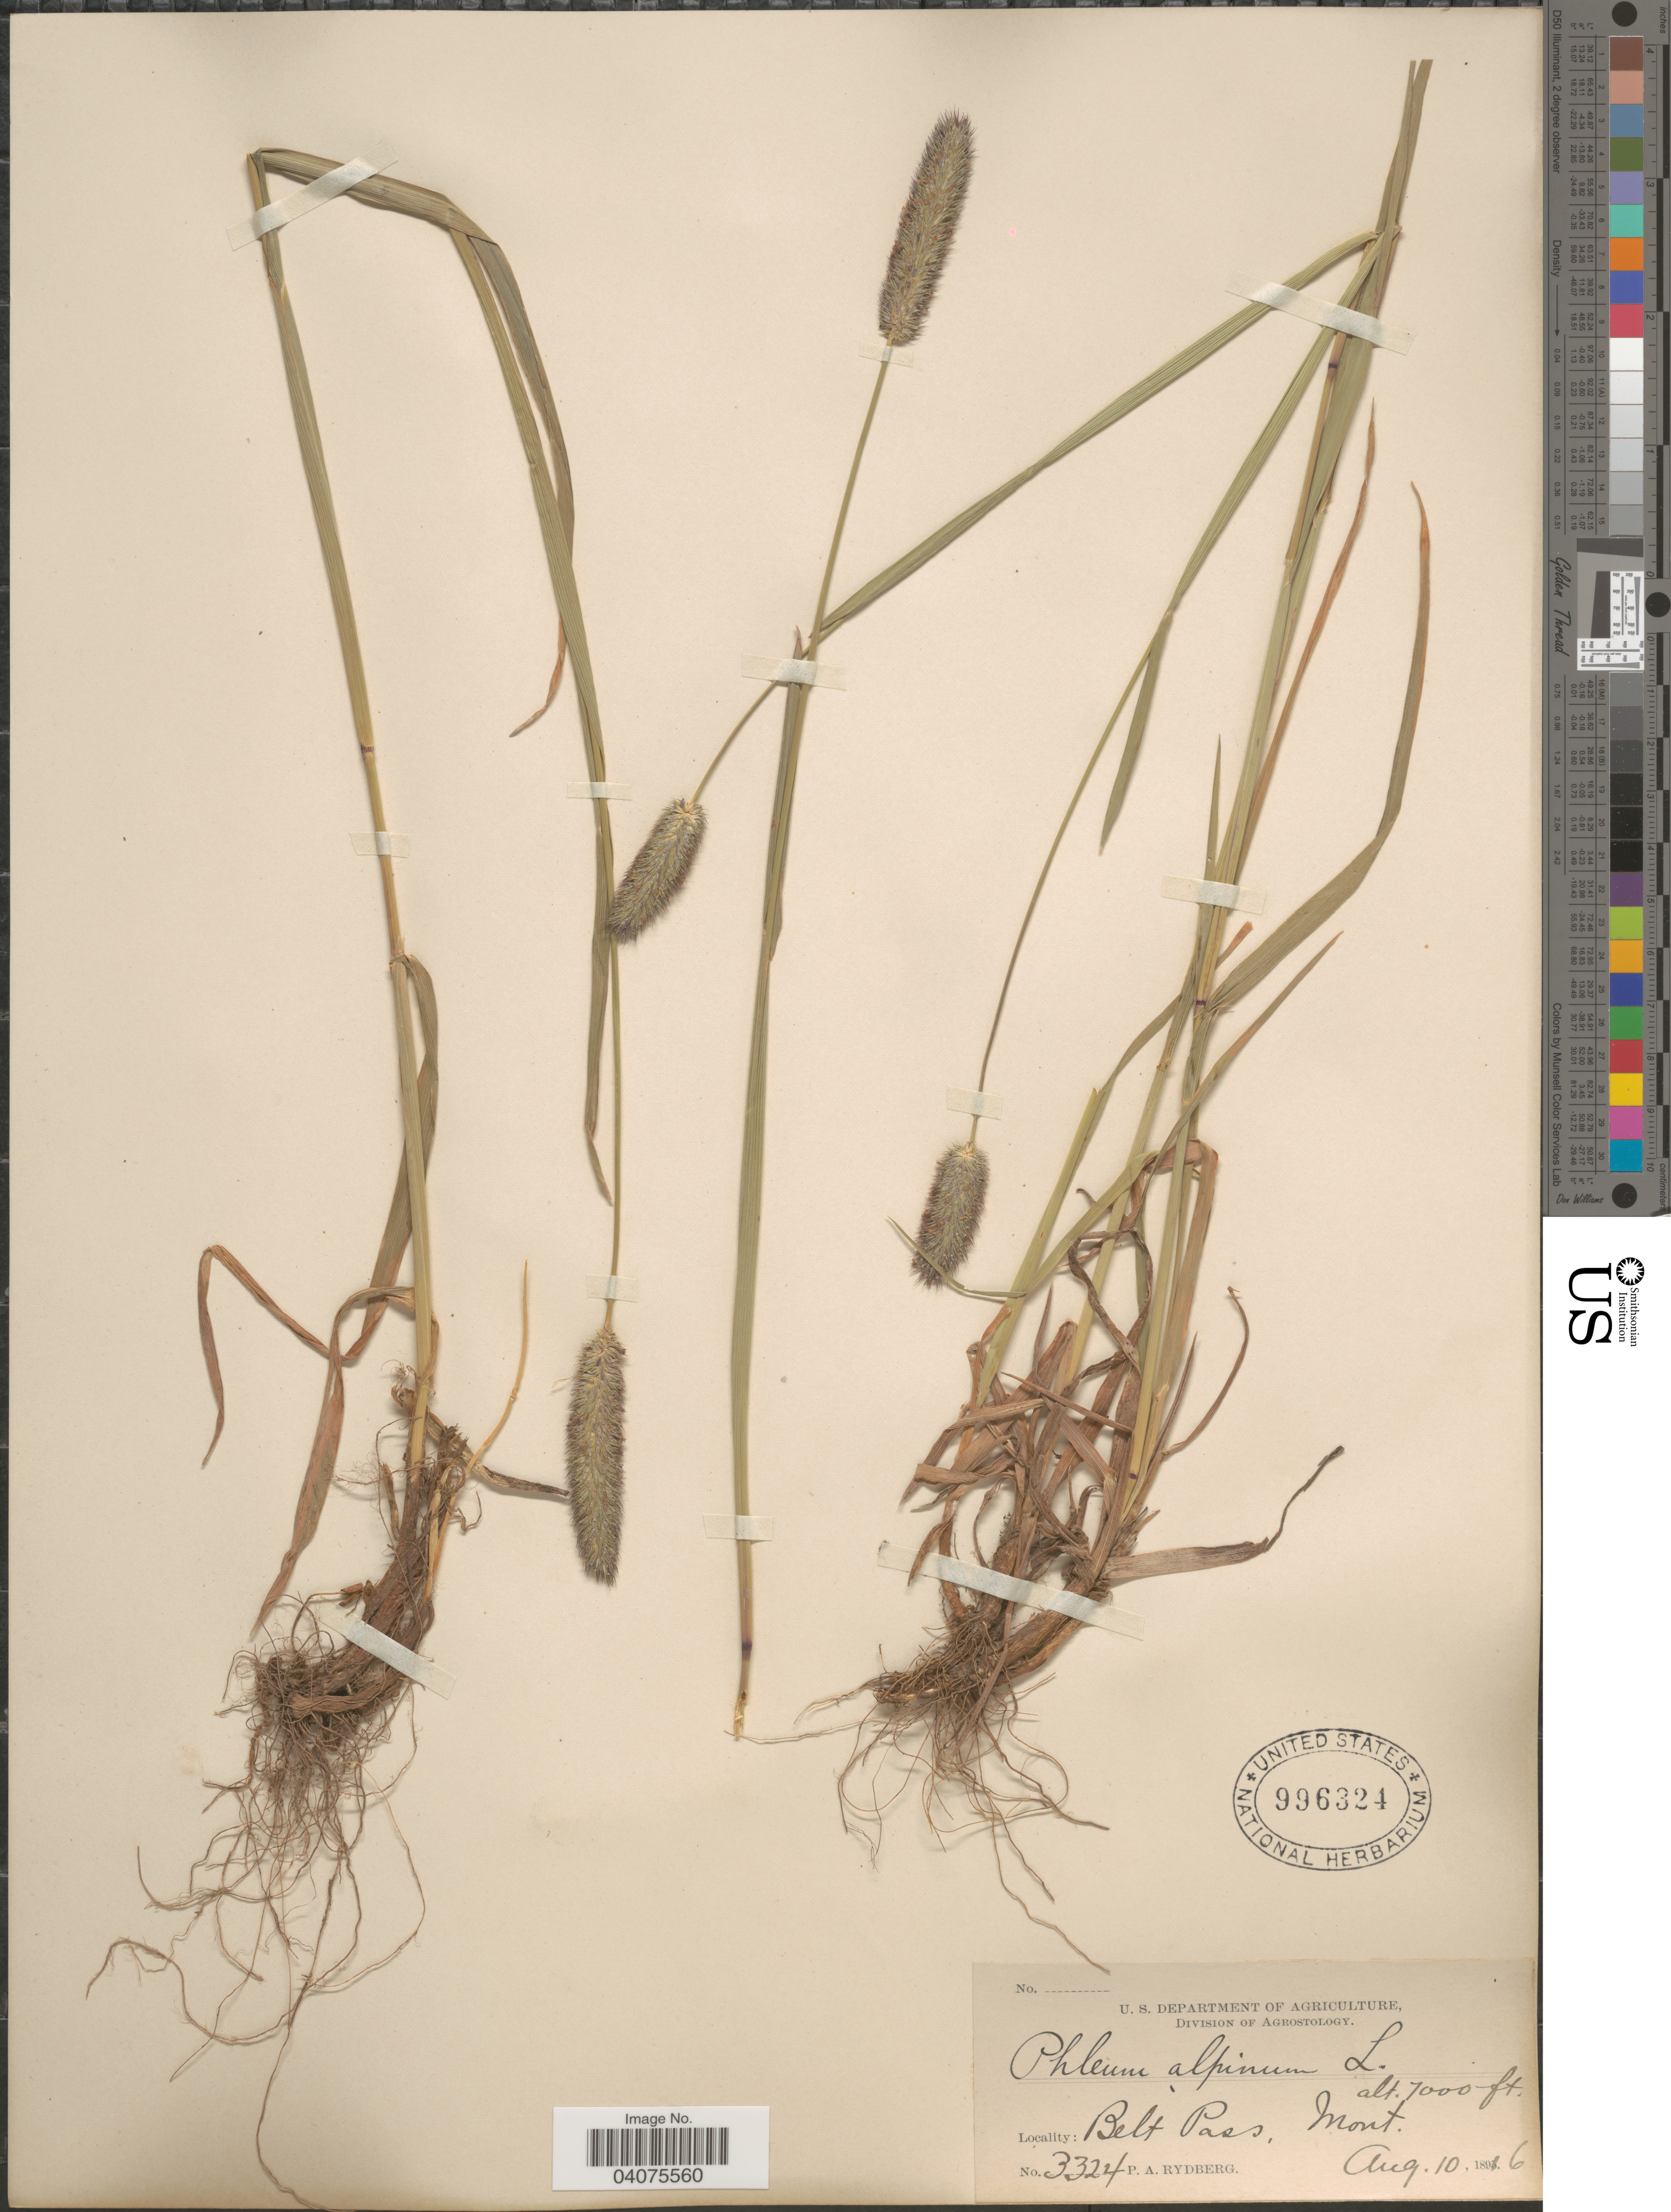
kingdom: Plantae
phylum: Tracheophyta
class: Liliopsida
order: Poales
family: Poaceae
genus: Phleum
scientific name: Phleum alpinum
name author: L.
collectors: P. A. Rydberg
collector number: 3324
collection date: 1896-08-10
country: United States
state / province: Montana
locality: Belt Pass.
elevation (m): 2134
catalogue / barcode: US 996324